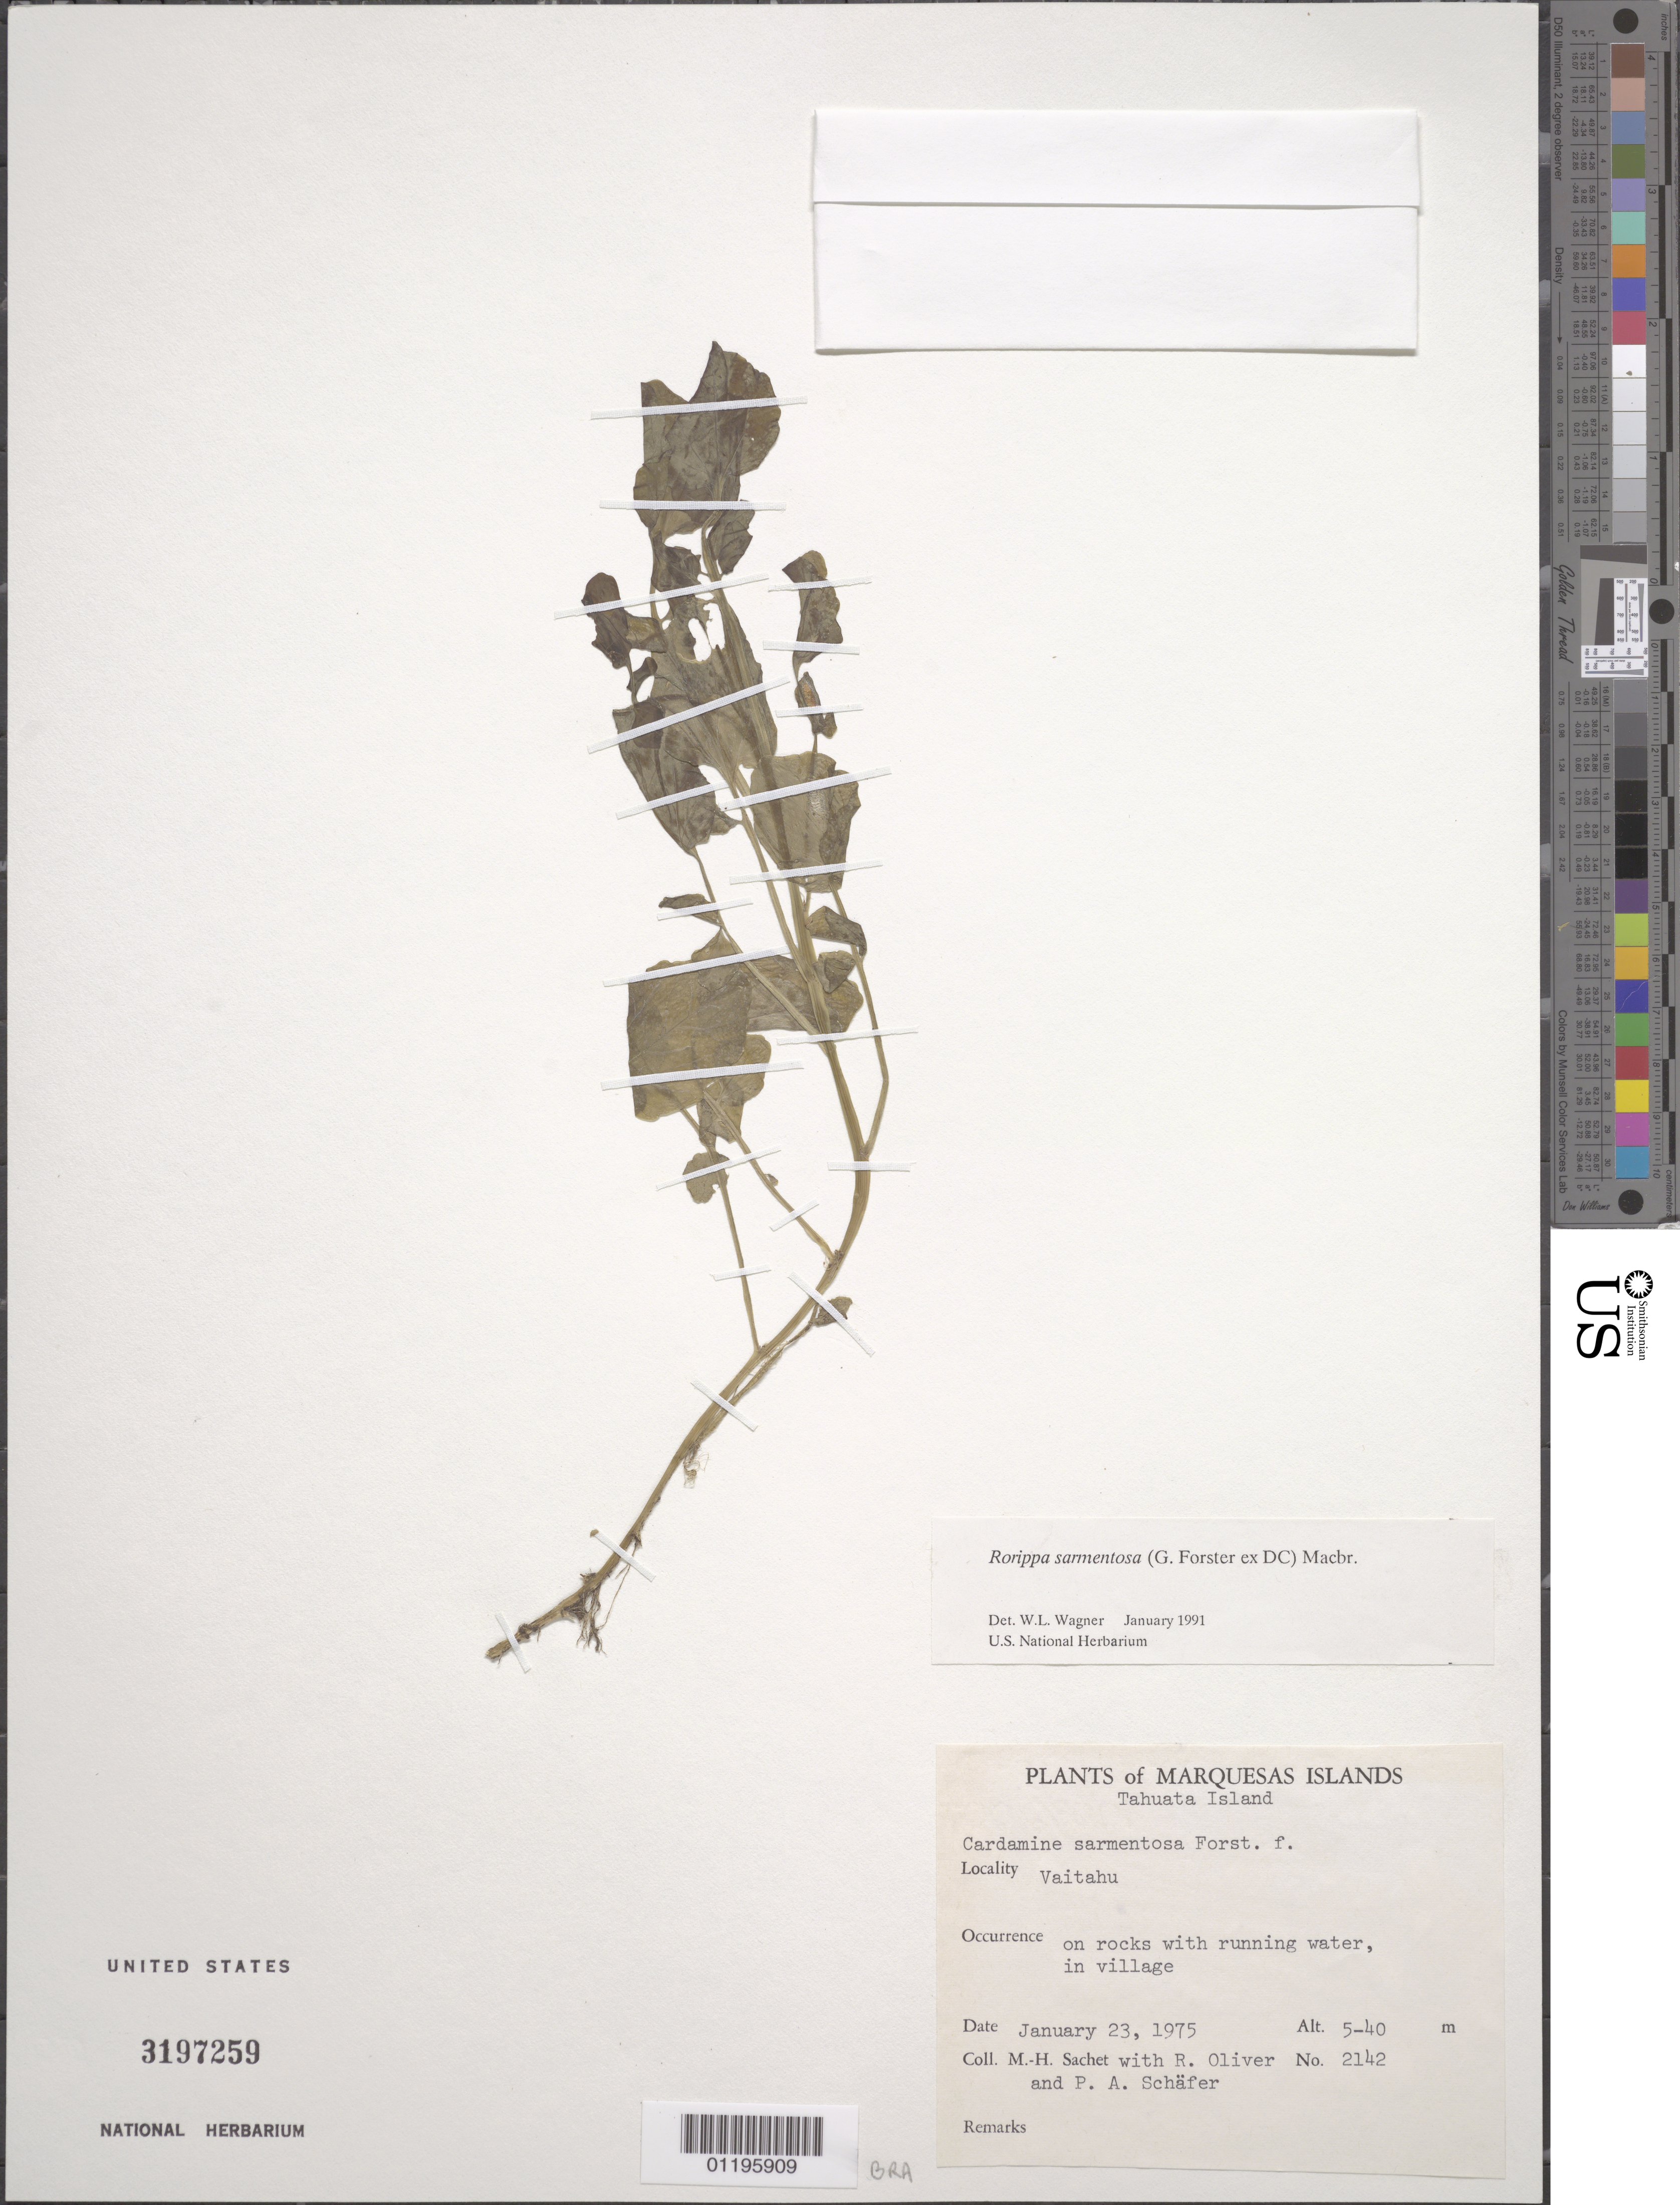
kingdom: Plantae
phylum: Tracheophyta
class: Magnoliopsida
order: Brassicales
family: Brassicaceae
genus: Rorippa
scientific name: Rorippa sarmentosa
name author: (Sol. ex G. Forst.) J.F. Macbr.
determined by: Wagner, W. L., (BOT), Smithsonian Institution - National Museum of Natural History (UNITED STATES)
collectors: M.-H. Sachet, R. L. Oliver & P. A. Schäfer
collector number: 2142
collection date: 1975-01-23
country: French Polynesia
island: Tahuata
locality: Vaitahu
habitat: On rocks with running water, in village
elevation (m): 5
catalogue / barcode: US 3197259